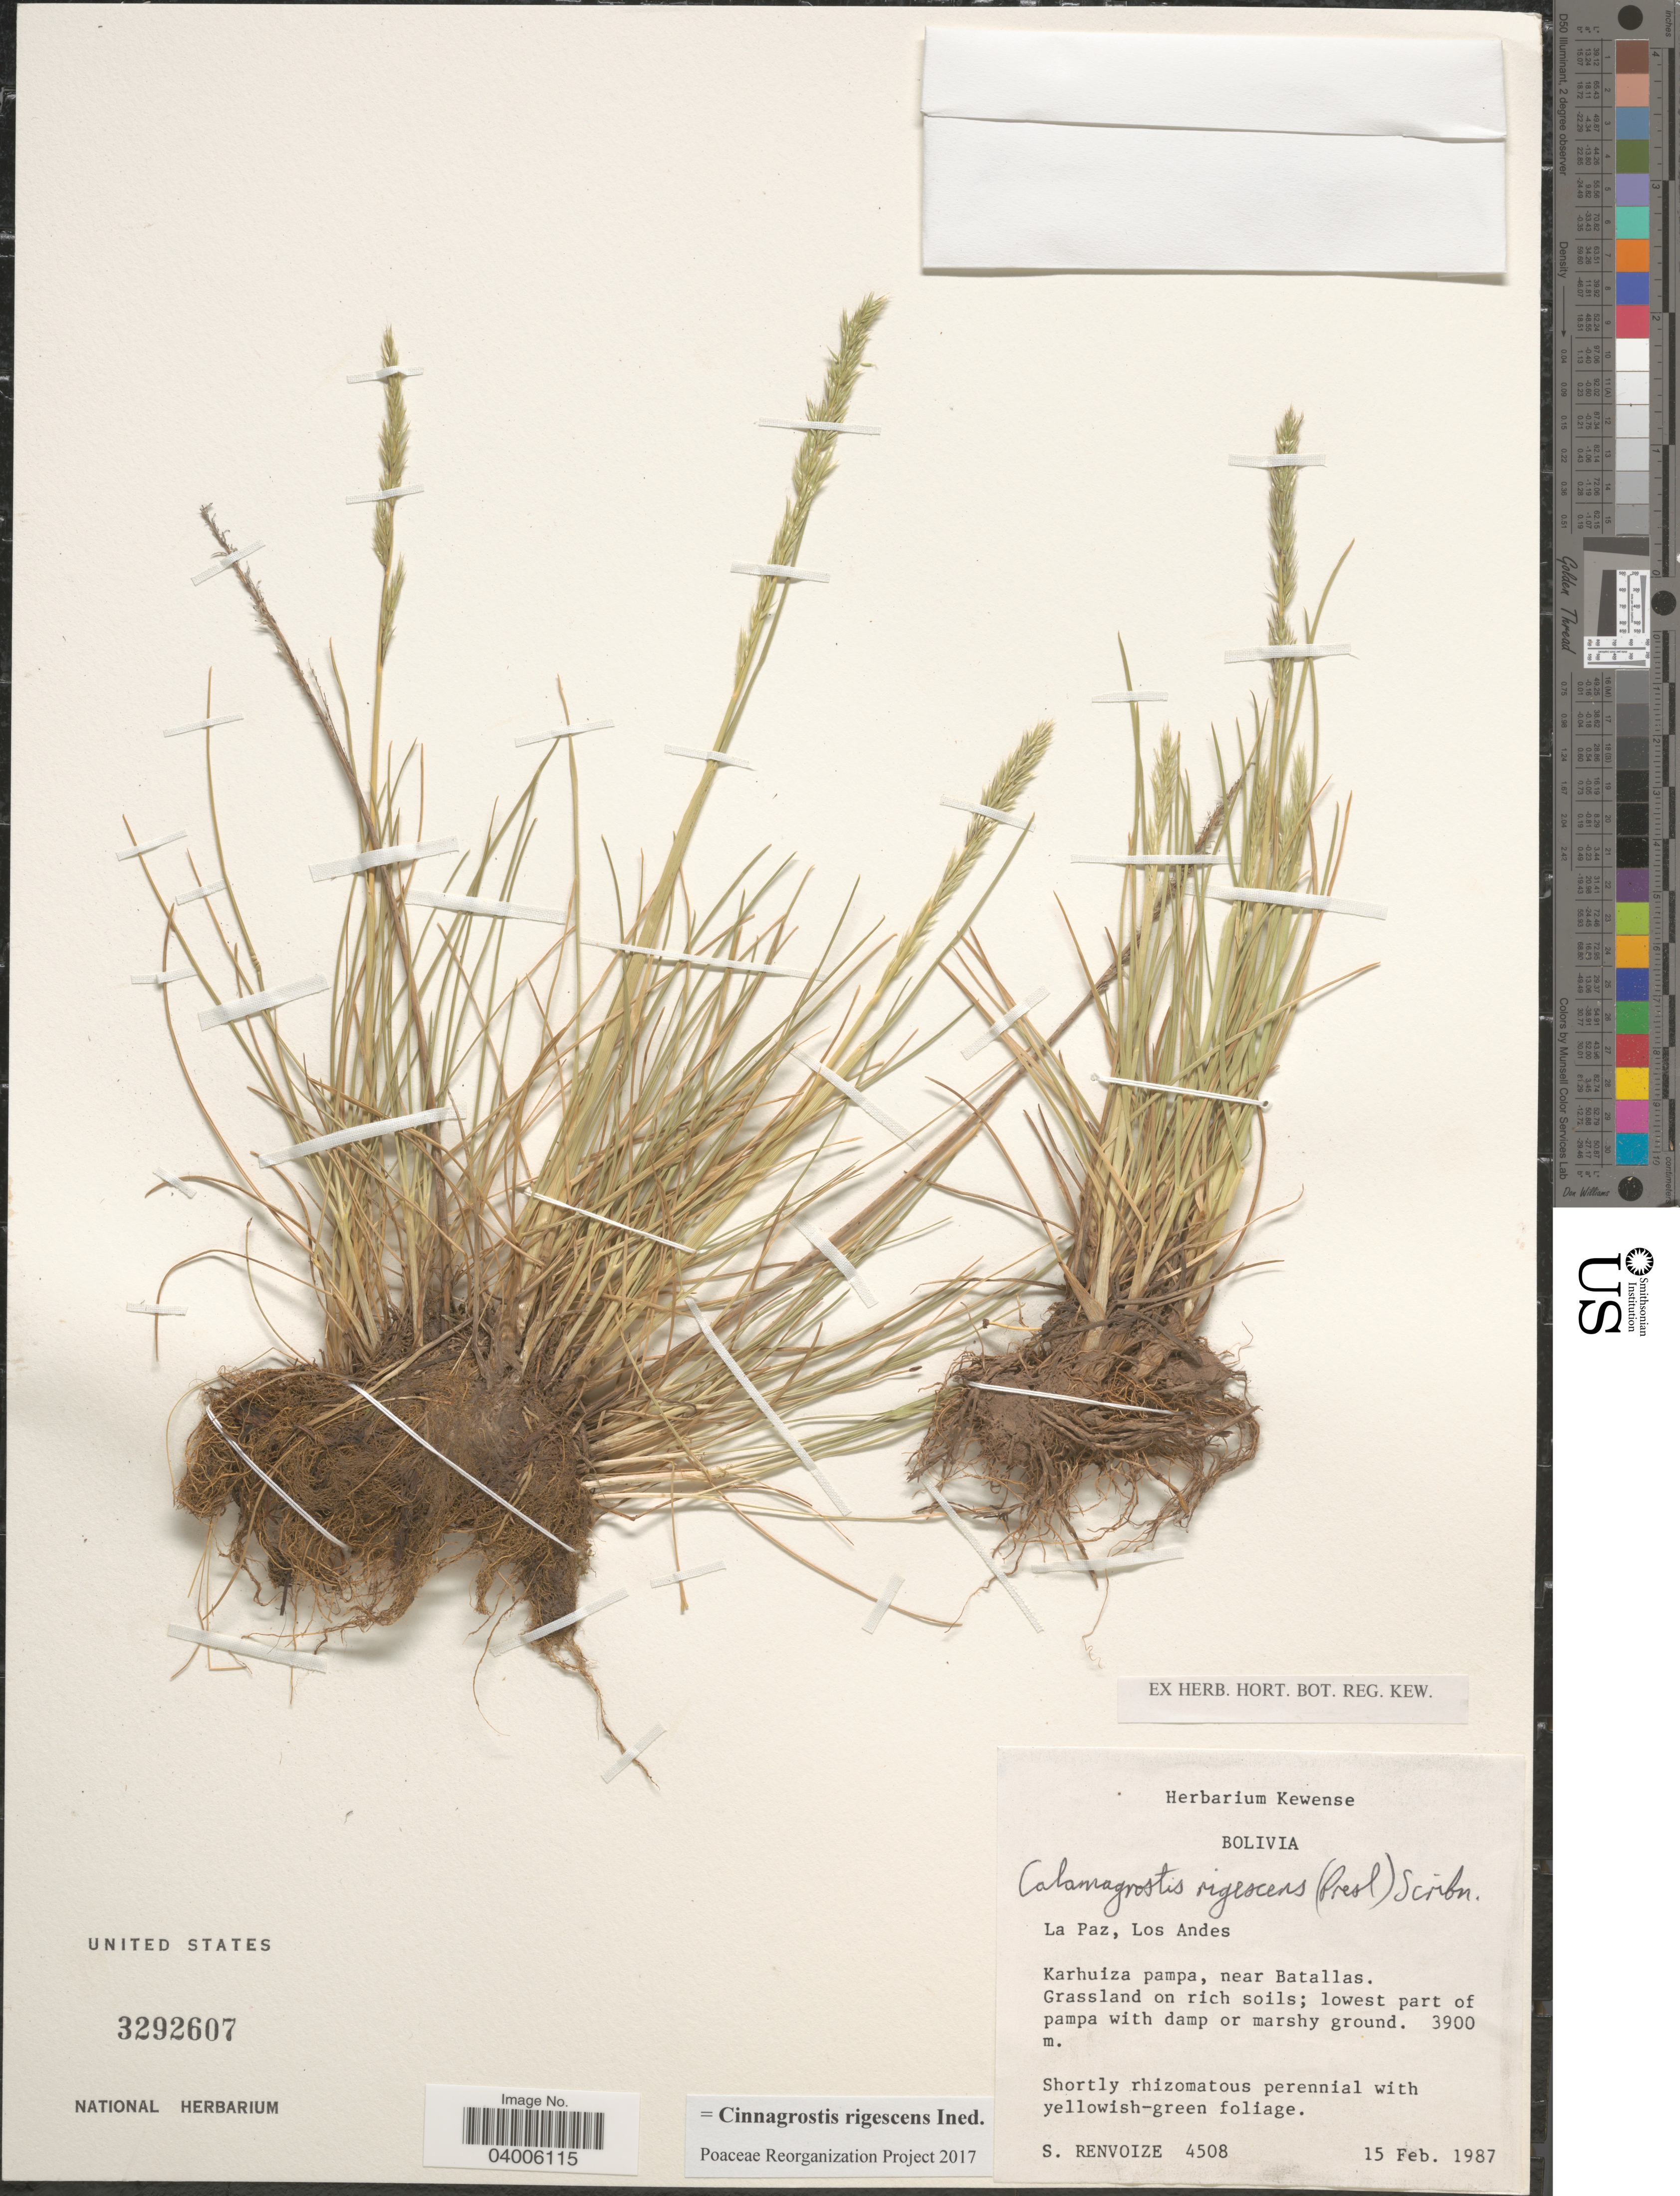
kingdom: Plantae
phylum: Tracheophyta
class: Liliopsida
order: Poales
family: Poaceae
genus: Cinnagrostis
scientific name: Cinnagrostis rigescens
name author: (J. Presl) P.M. Peterson et al.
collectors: S. A. Renvoize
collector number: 4508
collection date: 1987-02-15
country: Bolivia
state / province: La Paz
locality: Los Andes. Karhuiza pampa, near Batallas.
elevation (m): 3900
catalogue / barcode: US 3292607